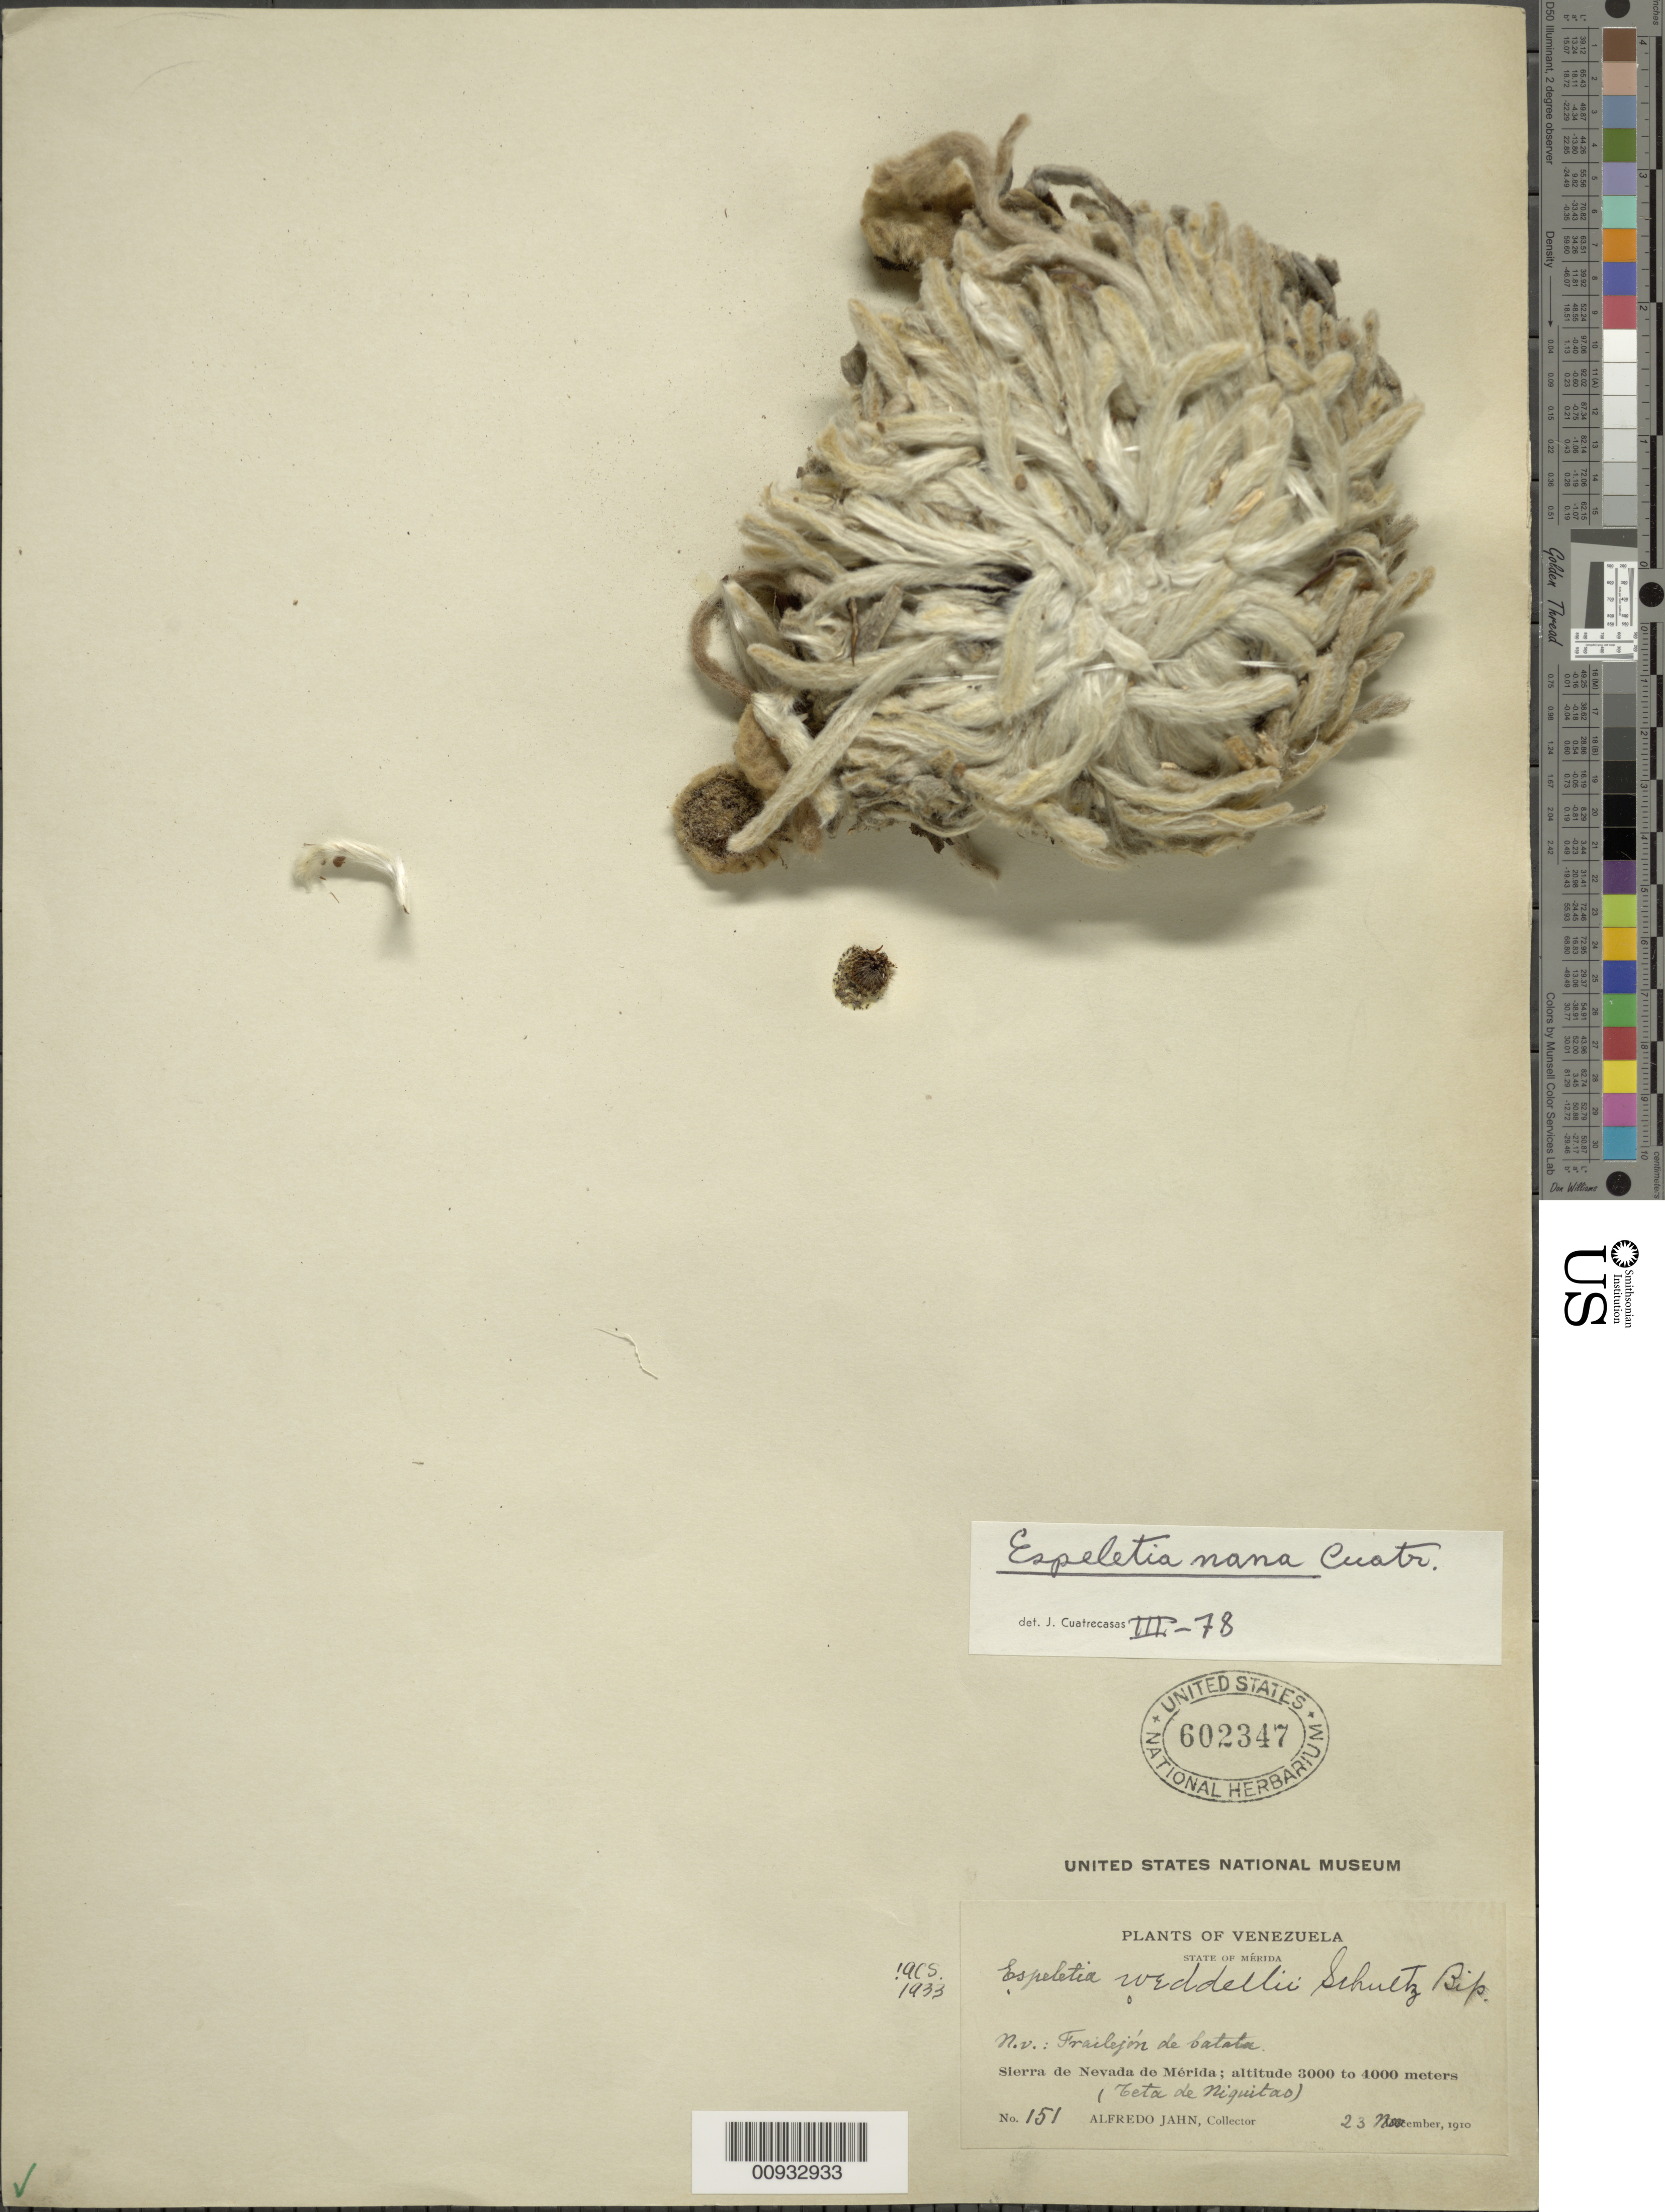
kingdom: Plantae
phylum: Tracheophyta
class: Magnoliopsida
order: Asterales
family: Asteraceae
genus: Espeletia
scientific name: Espeletia nana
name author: Cuatrec.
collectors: A. Jahn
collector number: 151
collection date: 1910-11-23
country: Venezuela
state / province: Trujillo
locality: Sierra Nevada de Mérida.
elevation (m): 3000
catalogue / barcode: US 602347